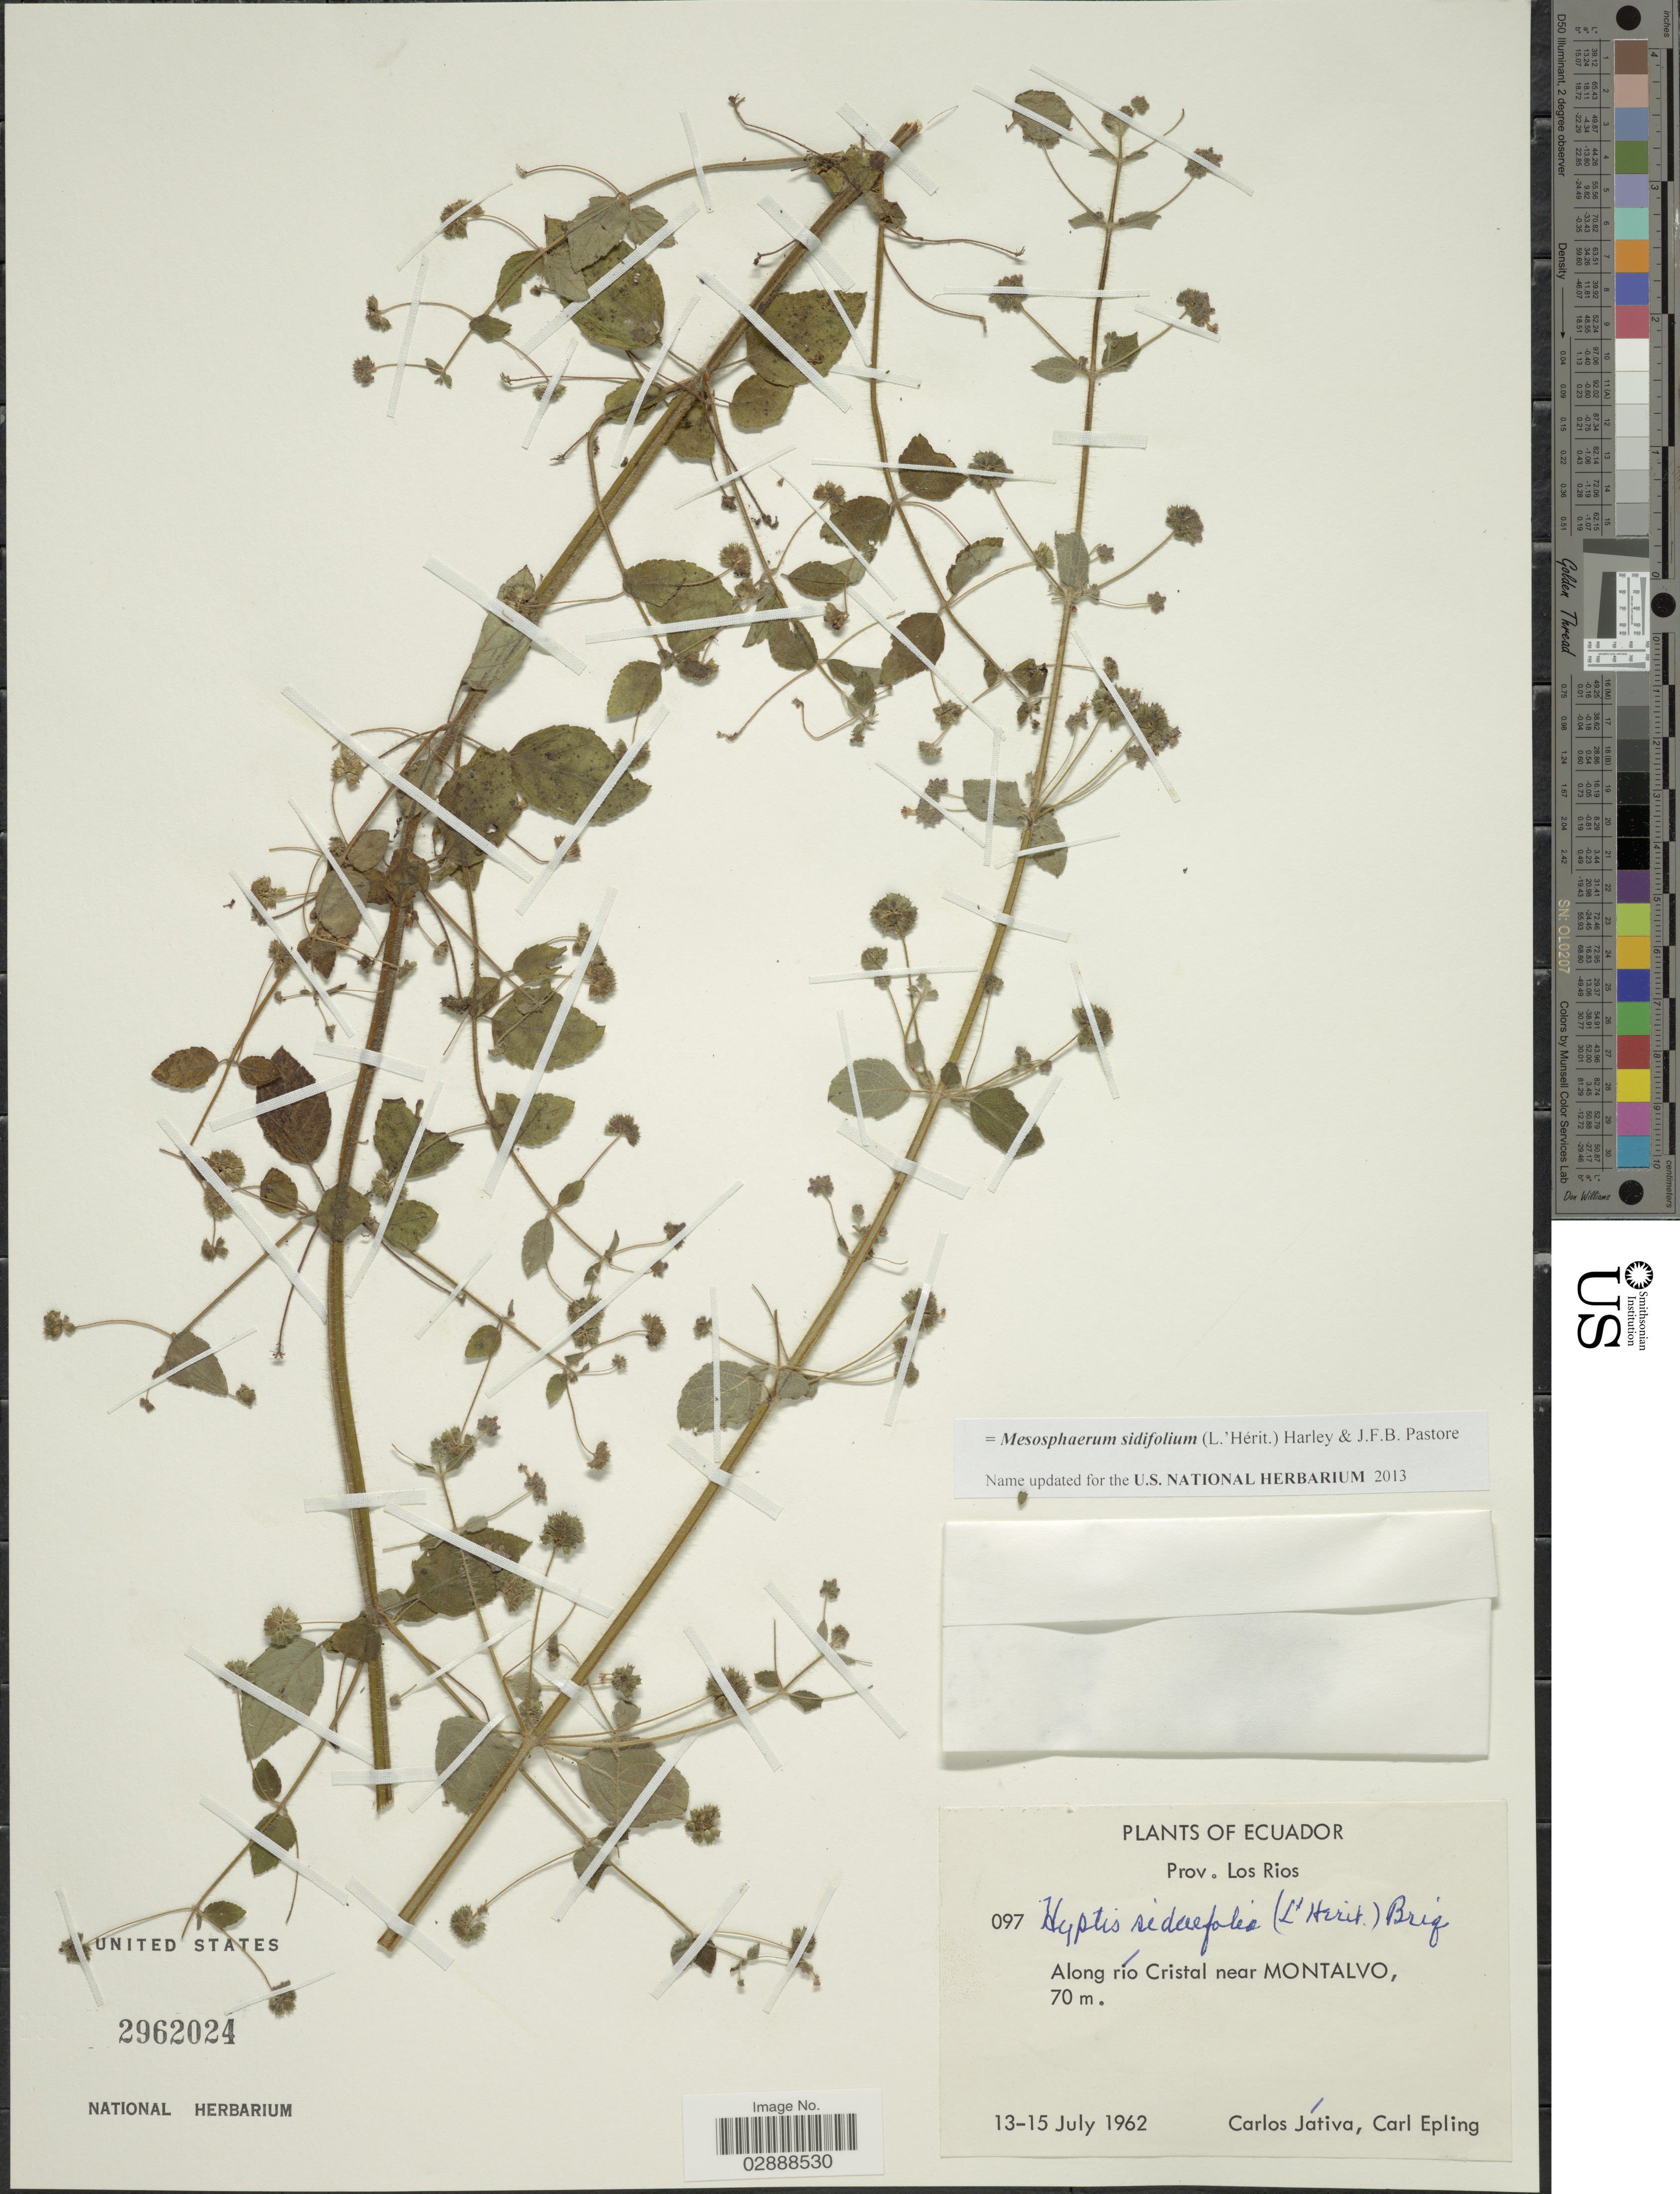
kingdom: Plantae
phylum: Tracheophyta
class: Magnoliopsida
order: Lamiales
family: Lamiaceae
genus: Mesosphaerum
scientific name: Mesosphaerum sidifolium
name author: (L'Hér.) Harley & J.F.B. Pastore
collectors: C. D. Játiva & C. C. Epling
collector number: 097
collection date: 1962-07-13/1962-07-15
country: Ecuador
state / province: Los Ríos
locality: Prov. Los Rios, Along río Cristal near Montalvo.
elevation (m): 70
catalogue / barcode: US 2962024